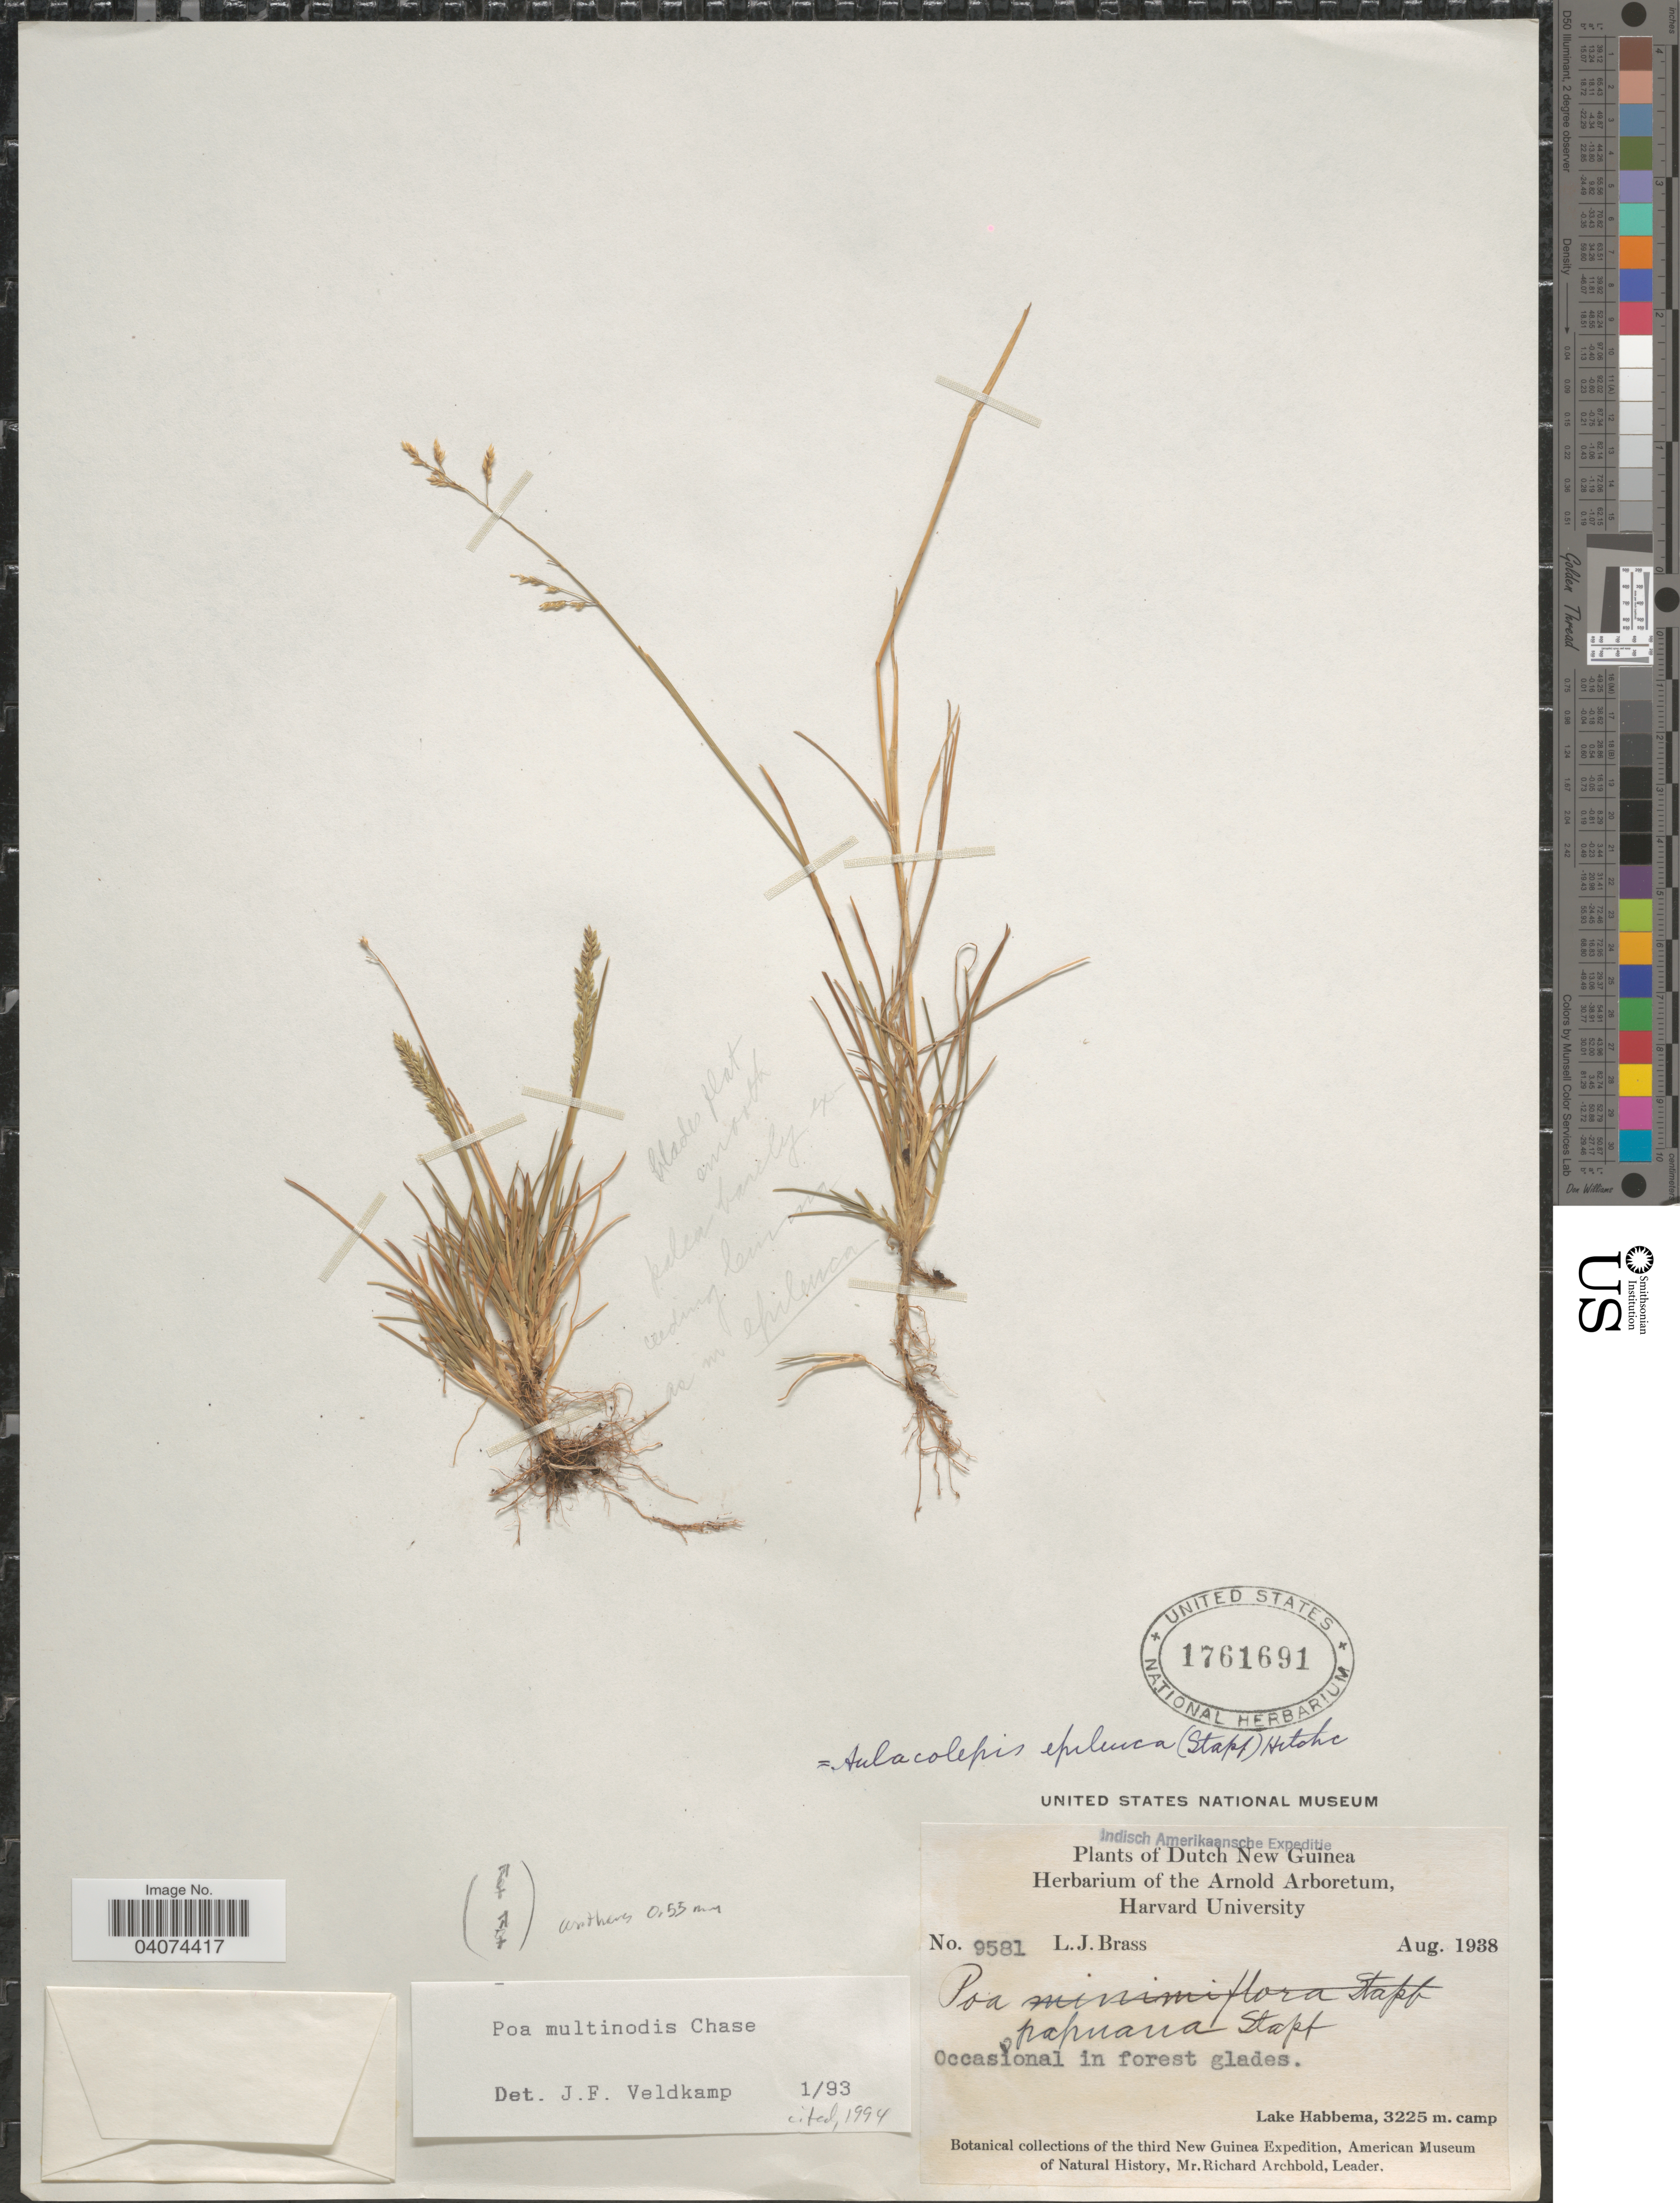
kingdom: Plantae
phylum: Tracheophyta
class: Liliopsida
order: Poales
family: Poaceae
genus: Poa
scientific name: Poa multinodis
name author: Chase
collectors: L. J. Brass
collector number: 9581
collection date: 1938-08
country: Indonesia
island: New Guinea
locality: Indisch Amerikaansche Expeditie. Dutch New Guinea. Lake Habbema, camp. The third New Guinea Expedition.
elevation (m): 3225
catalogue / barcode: US 1761691